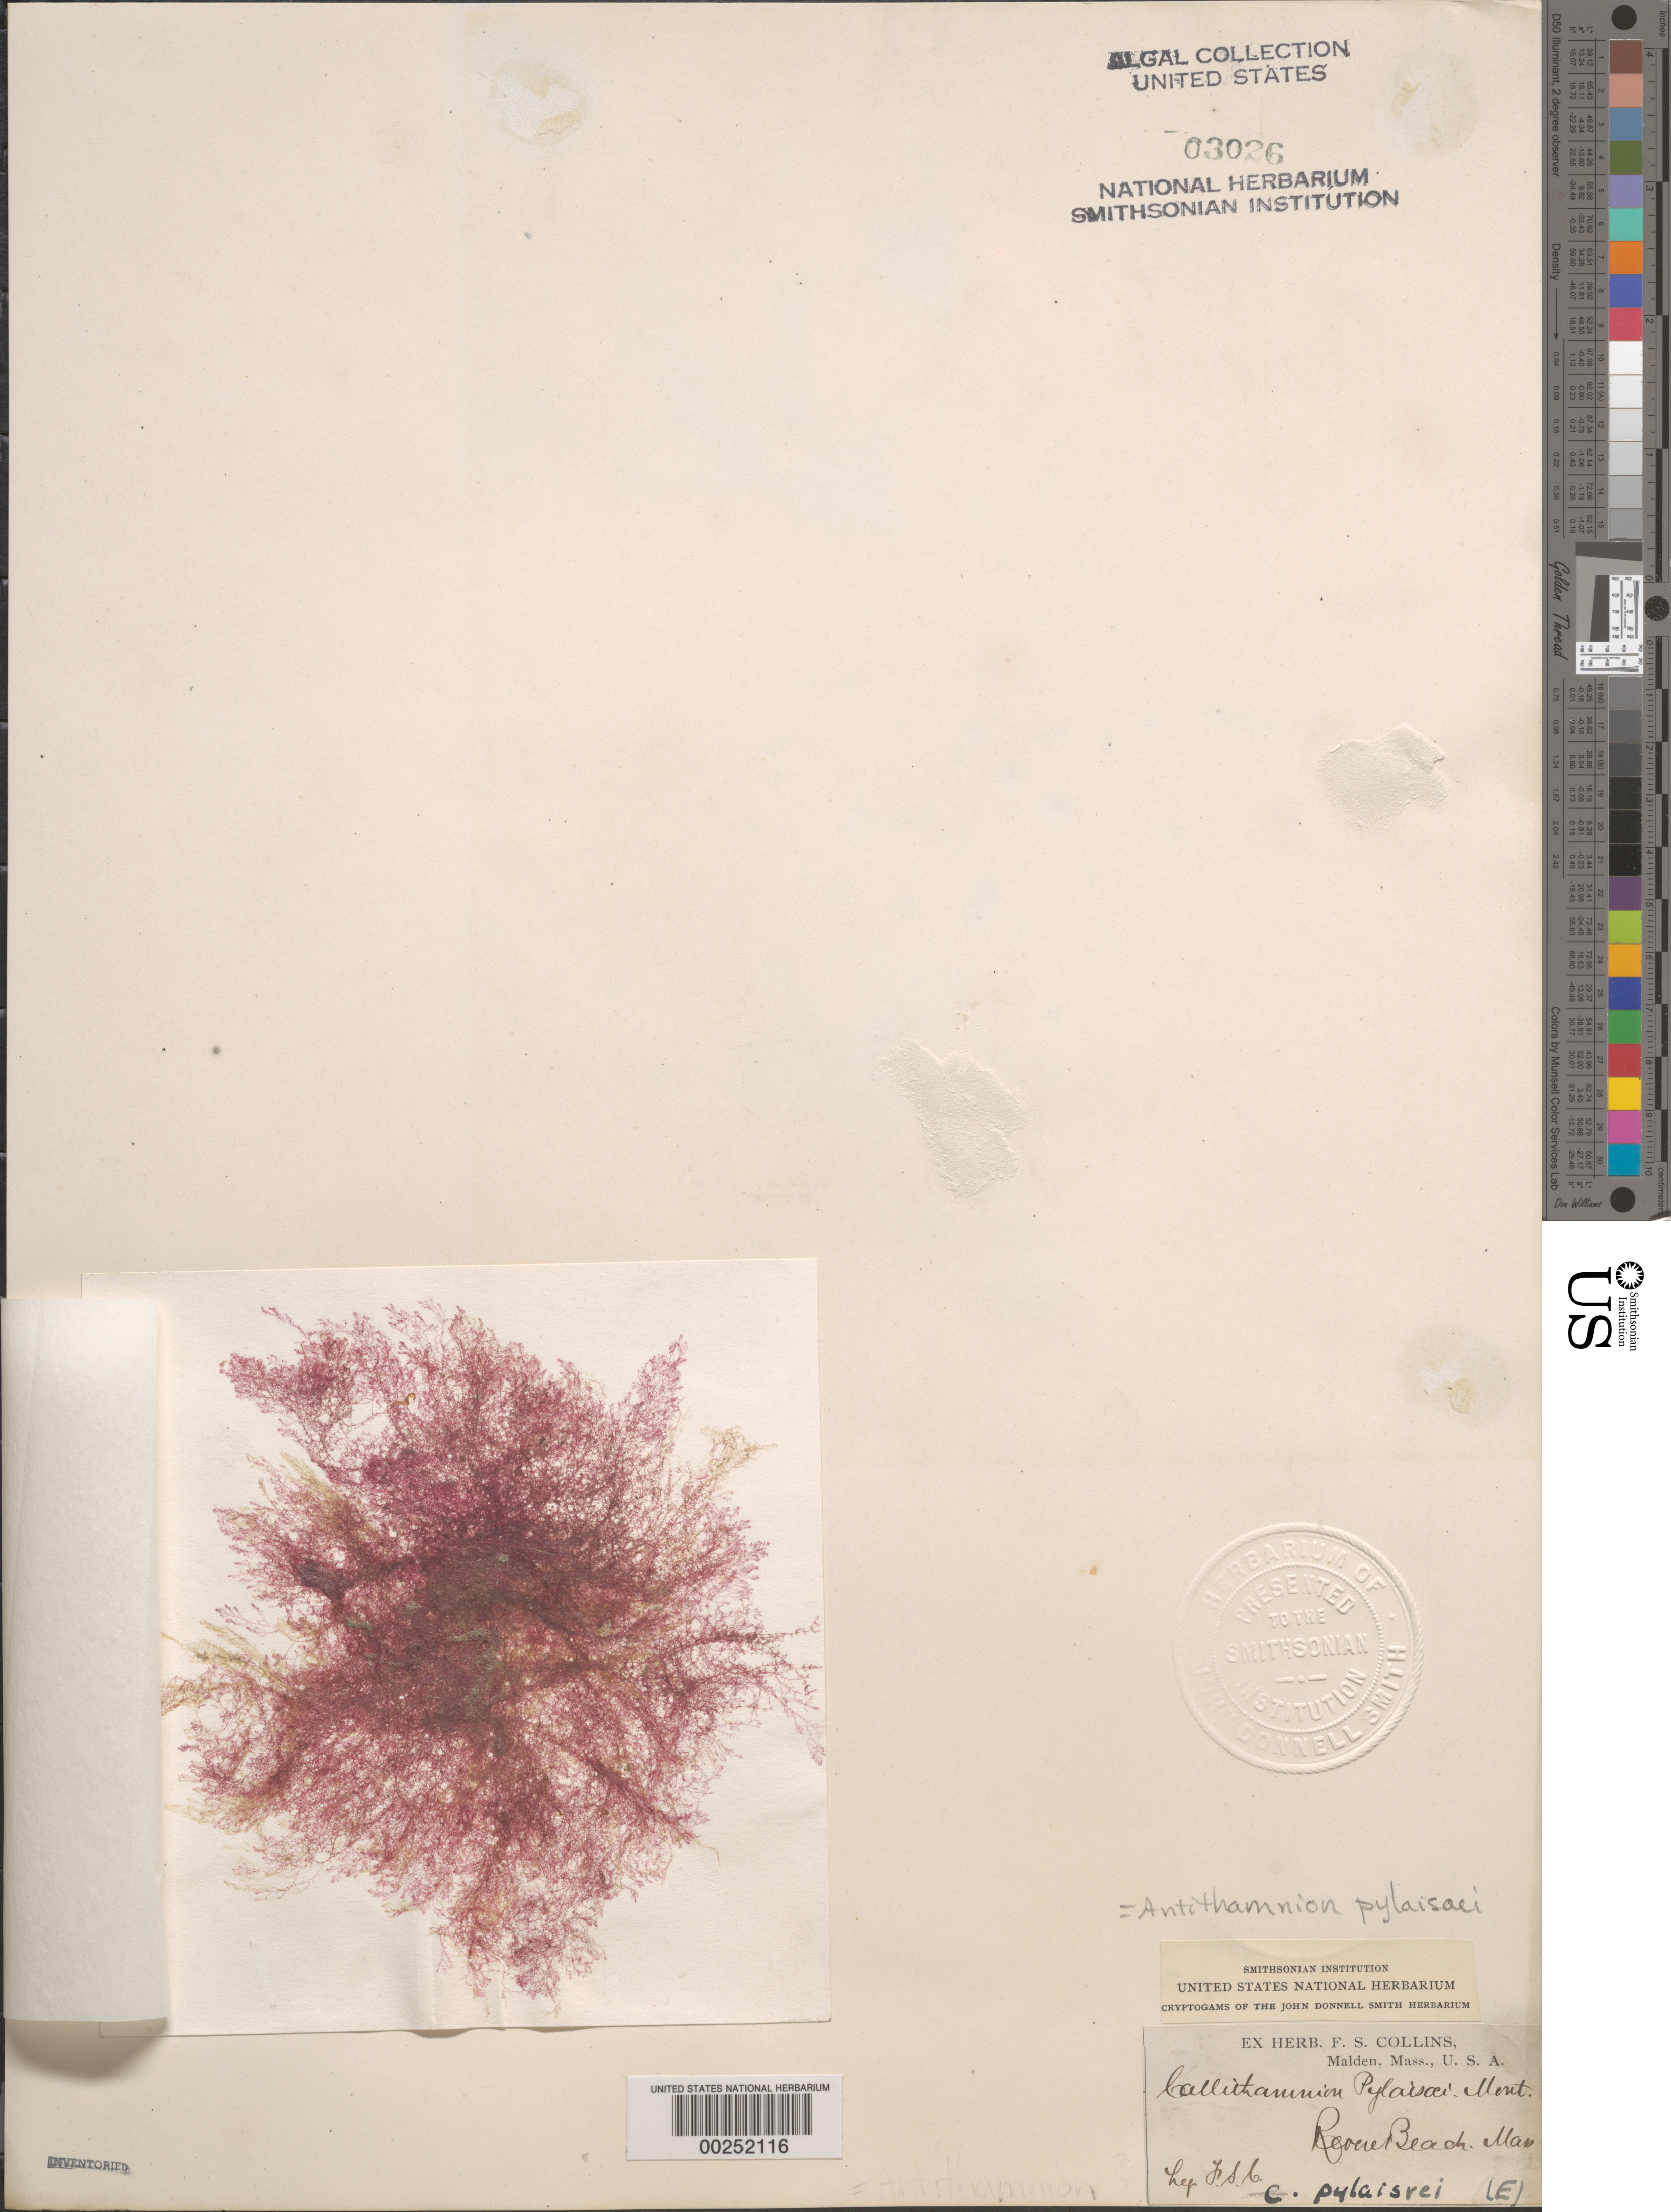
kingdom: Plantae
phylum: Rhodophyta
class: Florideophyceae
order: Ceramiales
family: Ceramiaceae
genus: Scagelia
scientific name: Scagelia pylaisaei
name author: (Montagne) M.J. Wynne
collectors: F. Collins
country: United States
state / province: Massachusetts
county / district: Suffolk County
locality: Revere Beach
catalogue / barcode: US 3026